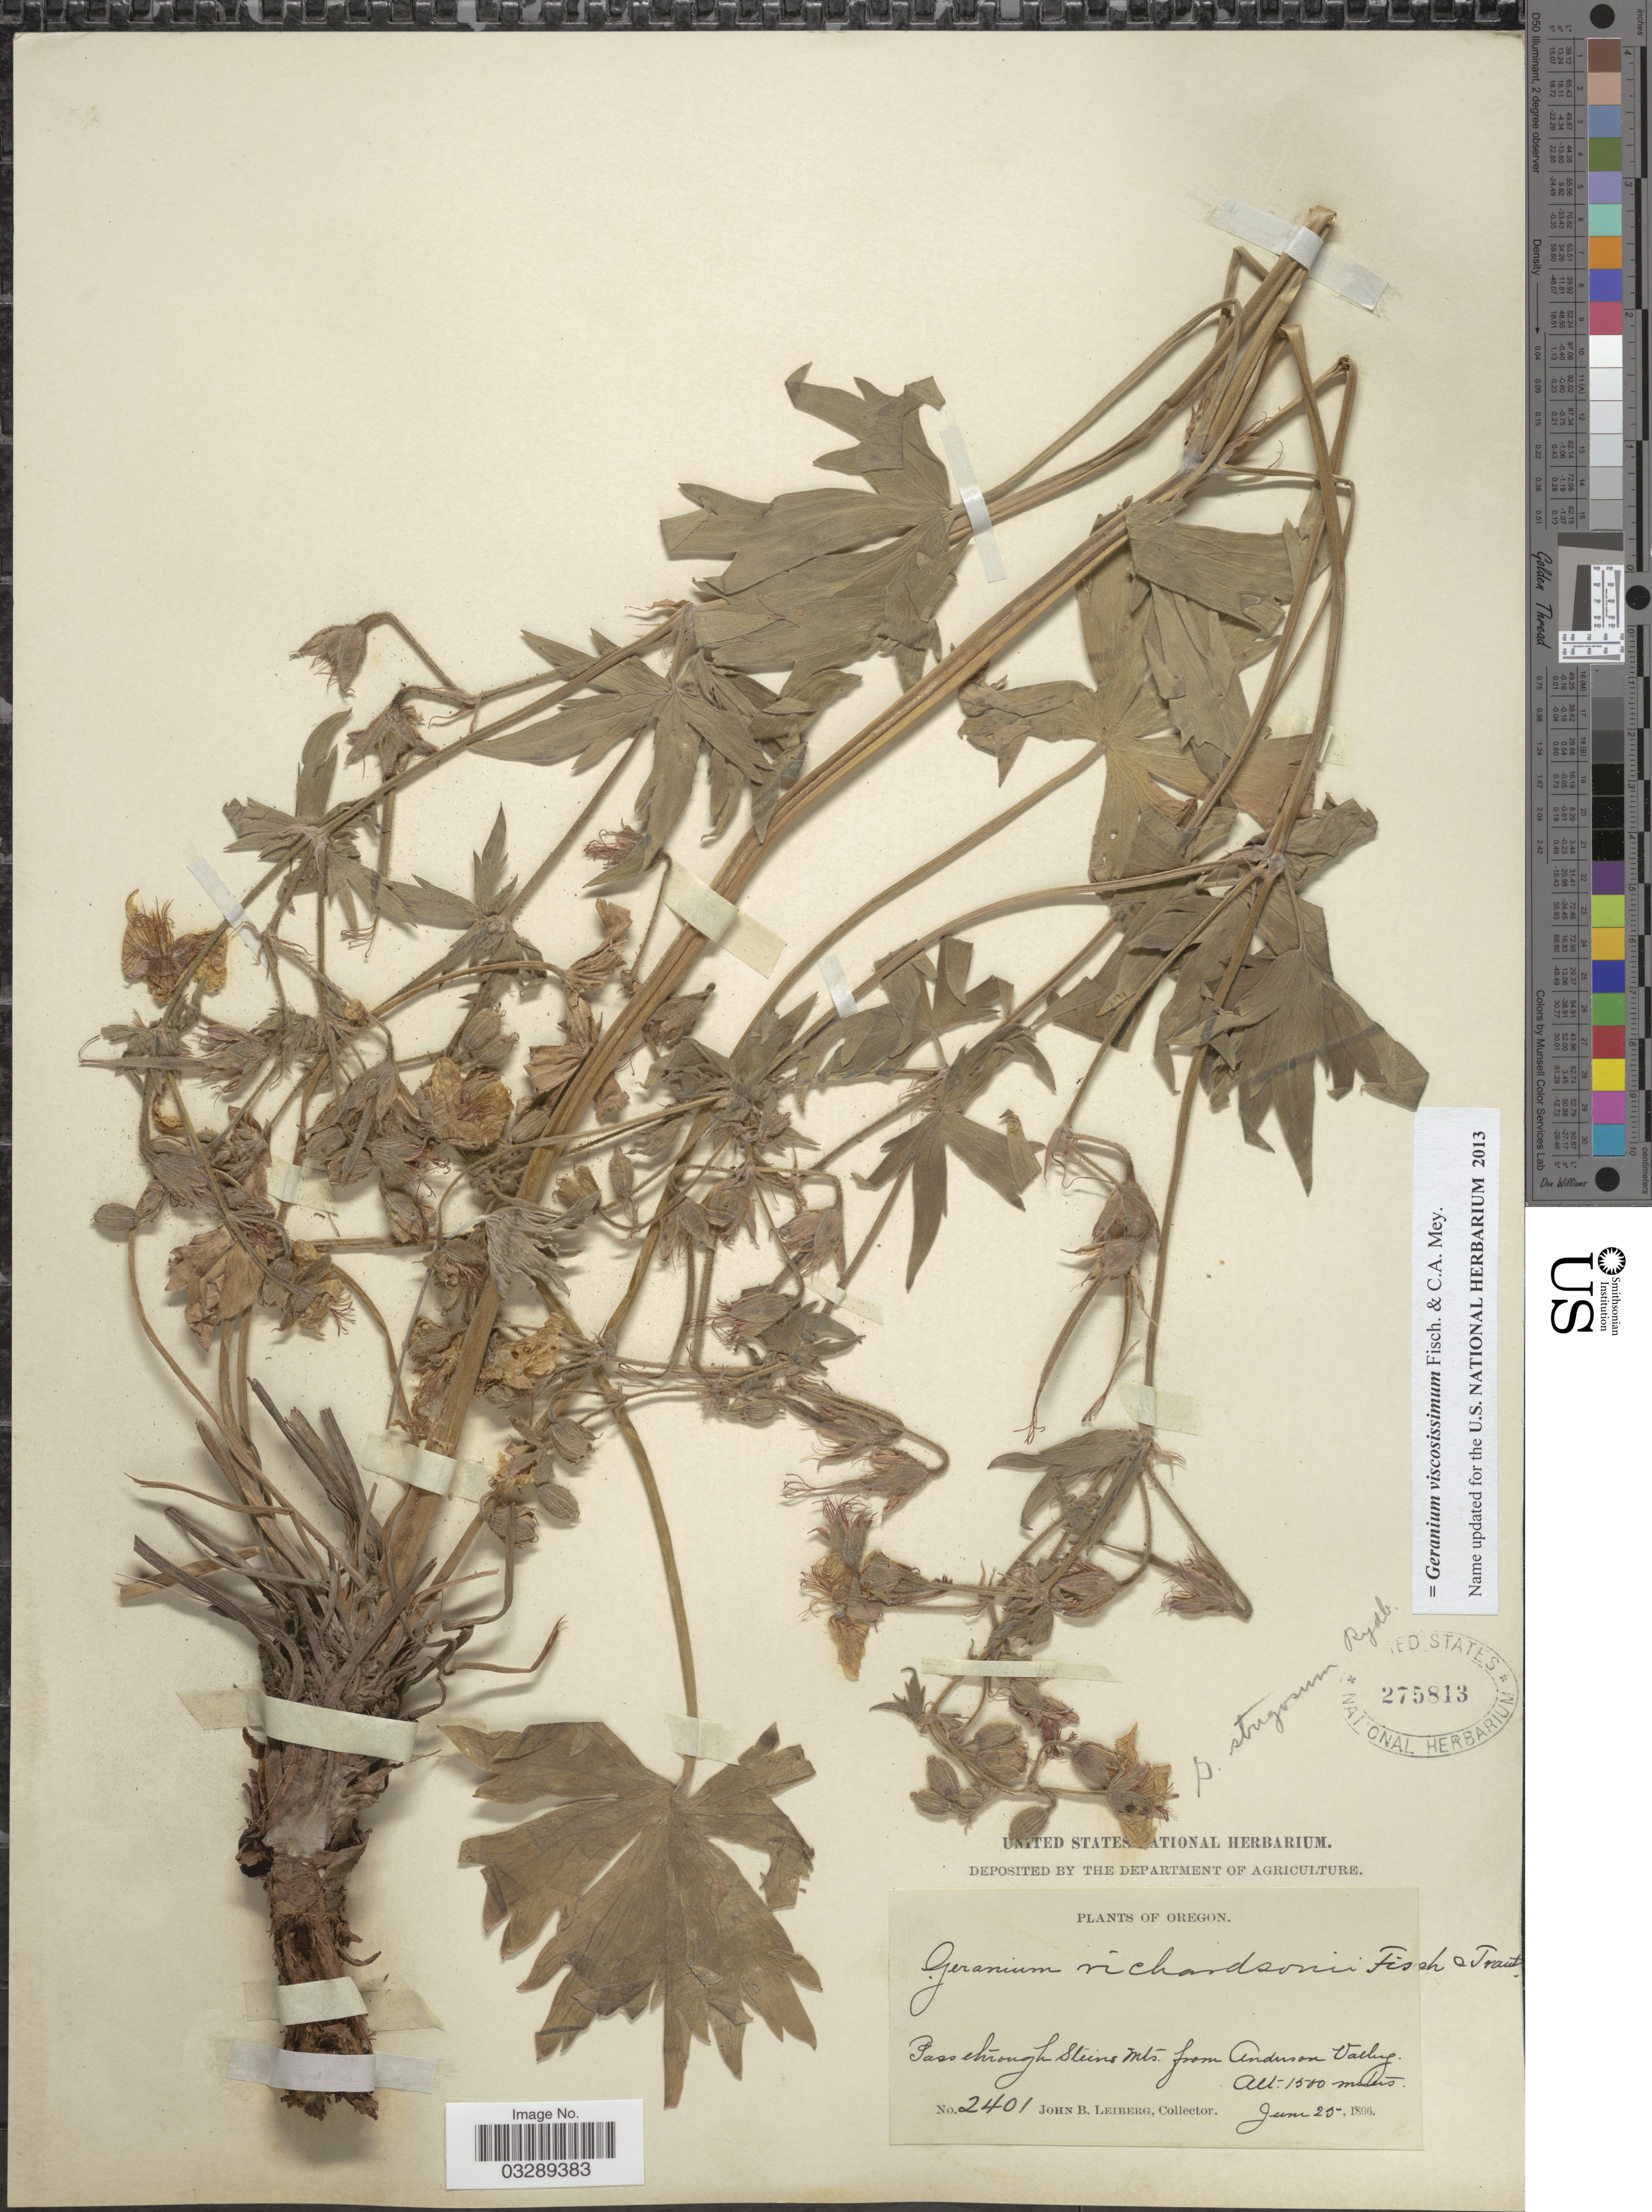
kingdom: Plantae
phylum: Tracheophyta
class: Magnoliopsida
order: Geraniales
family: Geraniaceae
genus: Geranium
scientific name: Geranium viscosissimum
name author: Fisch. & C.A. Mey.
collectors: J. B. Leiberg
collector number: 2401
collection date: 1896-06-25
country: United States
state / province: Oregon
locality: Pass through Steen's Mts. from Anderson Valley.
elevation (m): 1500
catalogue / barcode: US 275813